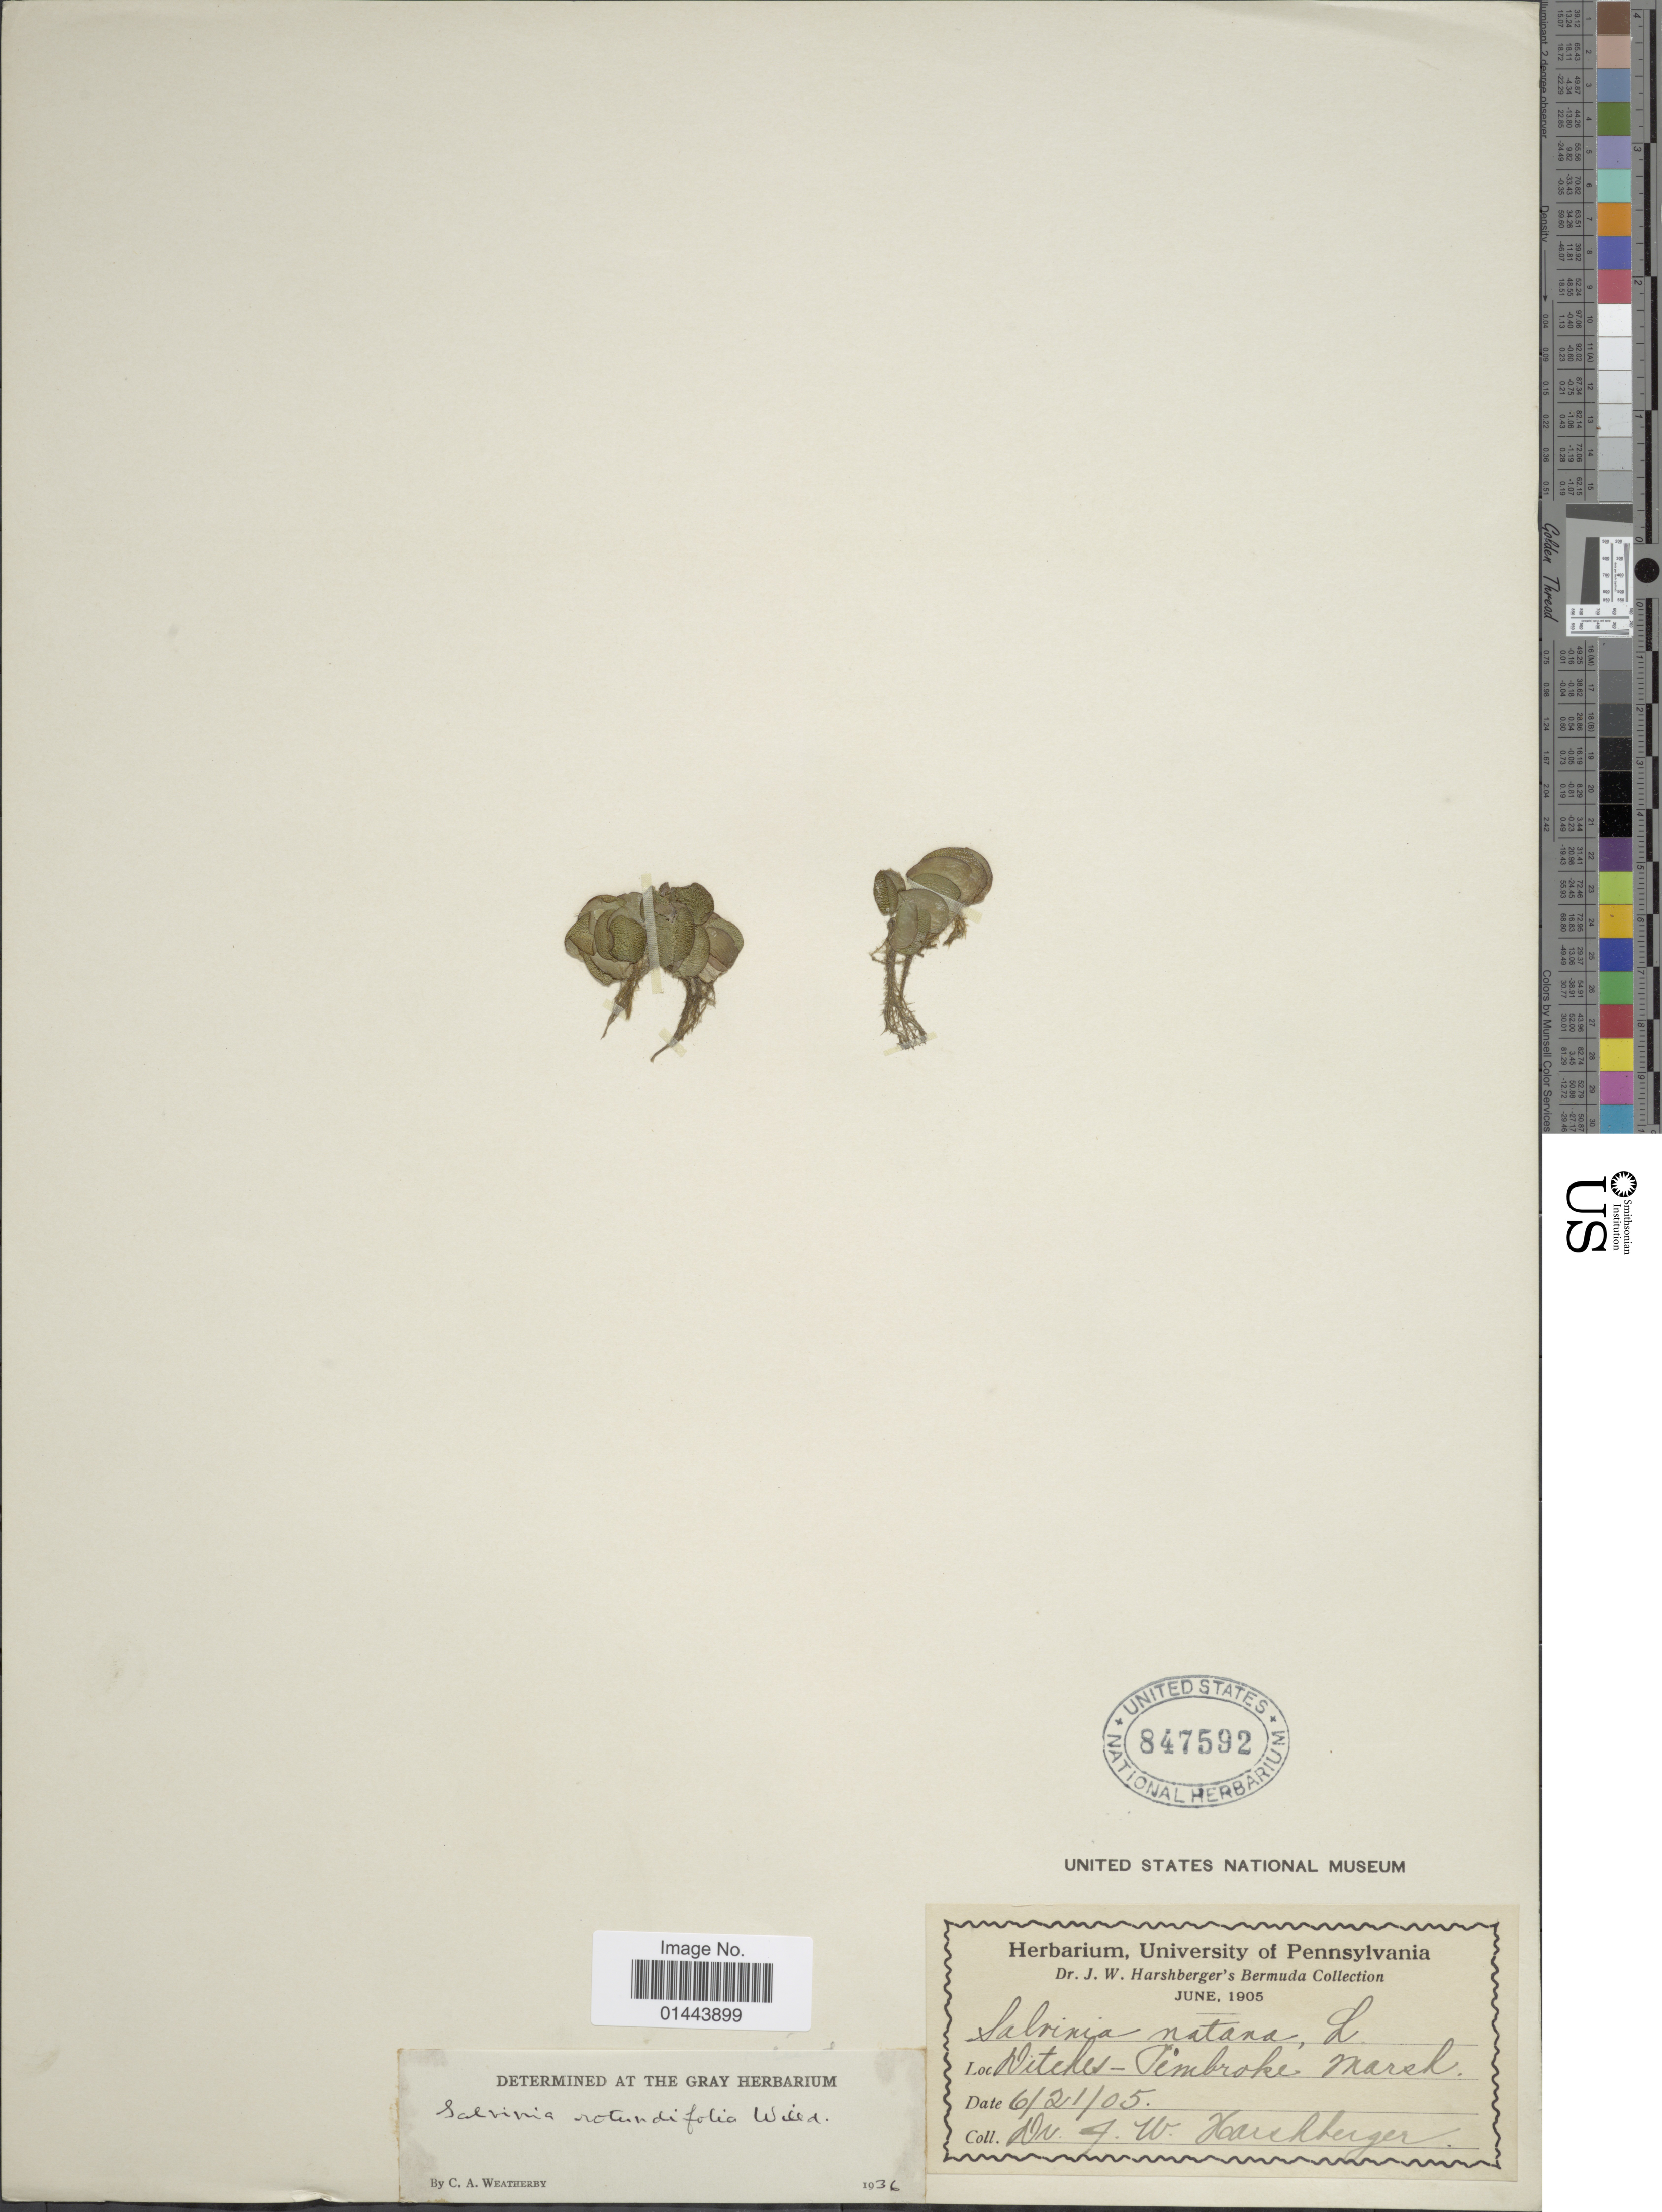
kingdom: Plantae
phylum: Tracheophyta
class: Polypodiopsida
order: Salviniales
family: Salviniaceae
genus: Salvinia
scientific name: Salvinia minima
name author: Baker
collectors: J. W. Harshberger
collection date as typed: Transcribed d/m/y: 6/2/05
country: Bermuda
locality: Ditches- Pimbroke Marsh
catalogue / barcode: US 847592